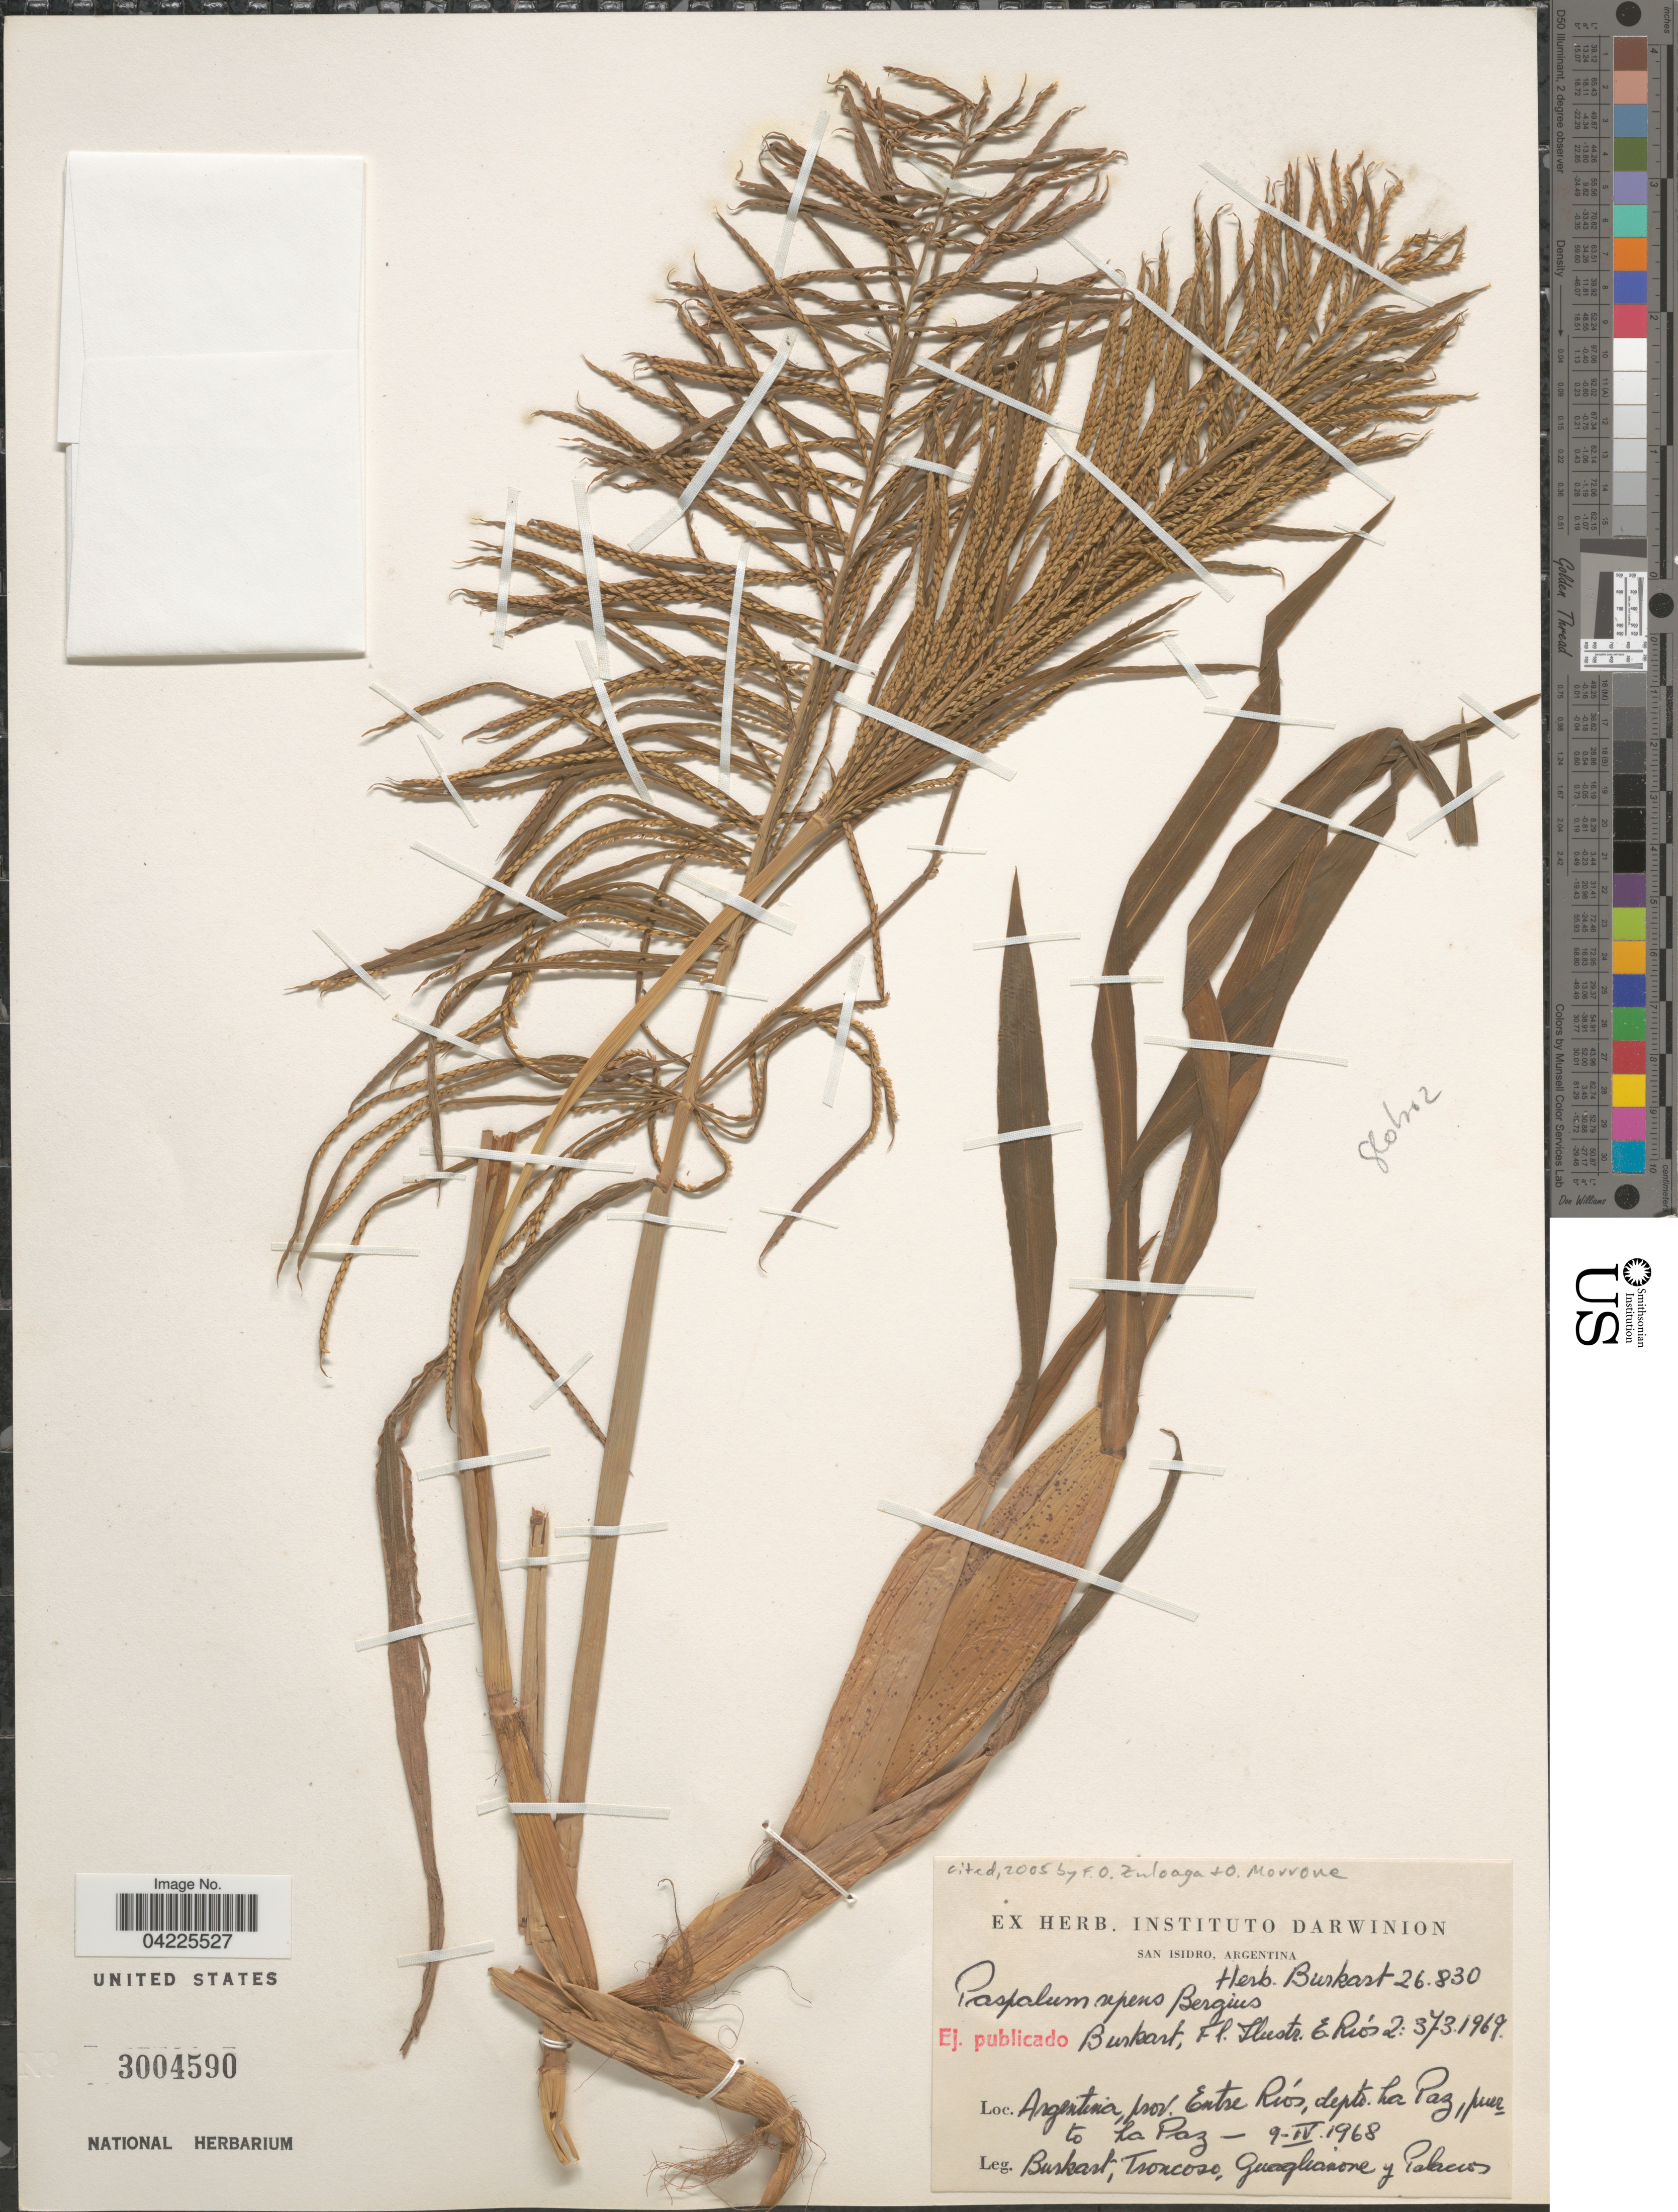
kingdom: Plantae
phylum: Tracheophyta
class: Liliopsida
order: Poales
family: Poaceae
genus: Paspalum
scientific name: Paspalum repens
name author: P.J. Bergius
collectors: -- Burkart, Troncoso, Guaglianone & Palacios, --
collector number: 26830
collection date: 1968-04-09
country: Argentina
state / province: Entre Rios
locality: Depto. La Paz, near to La Paz.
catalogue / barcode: US 3004590